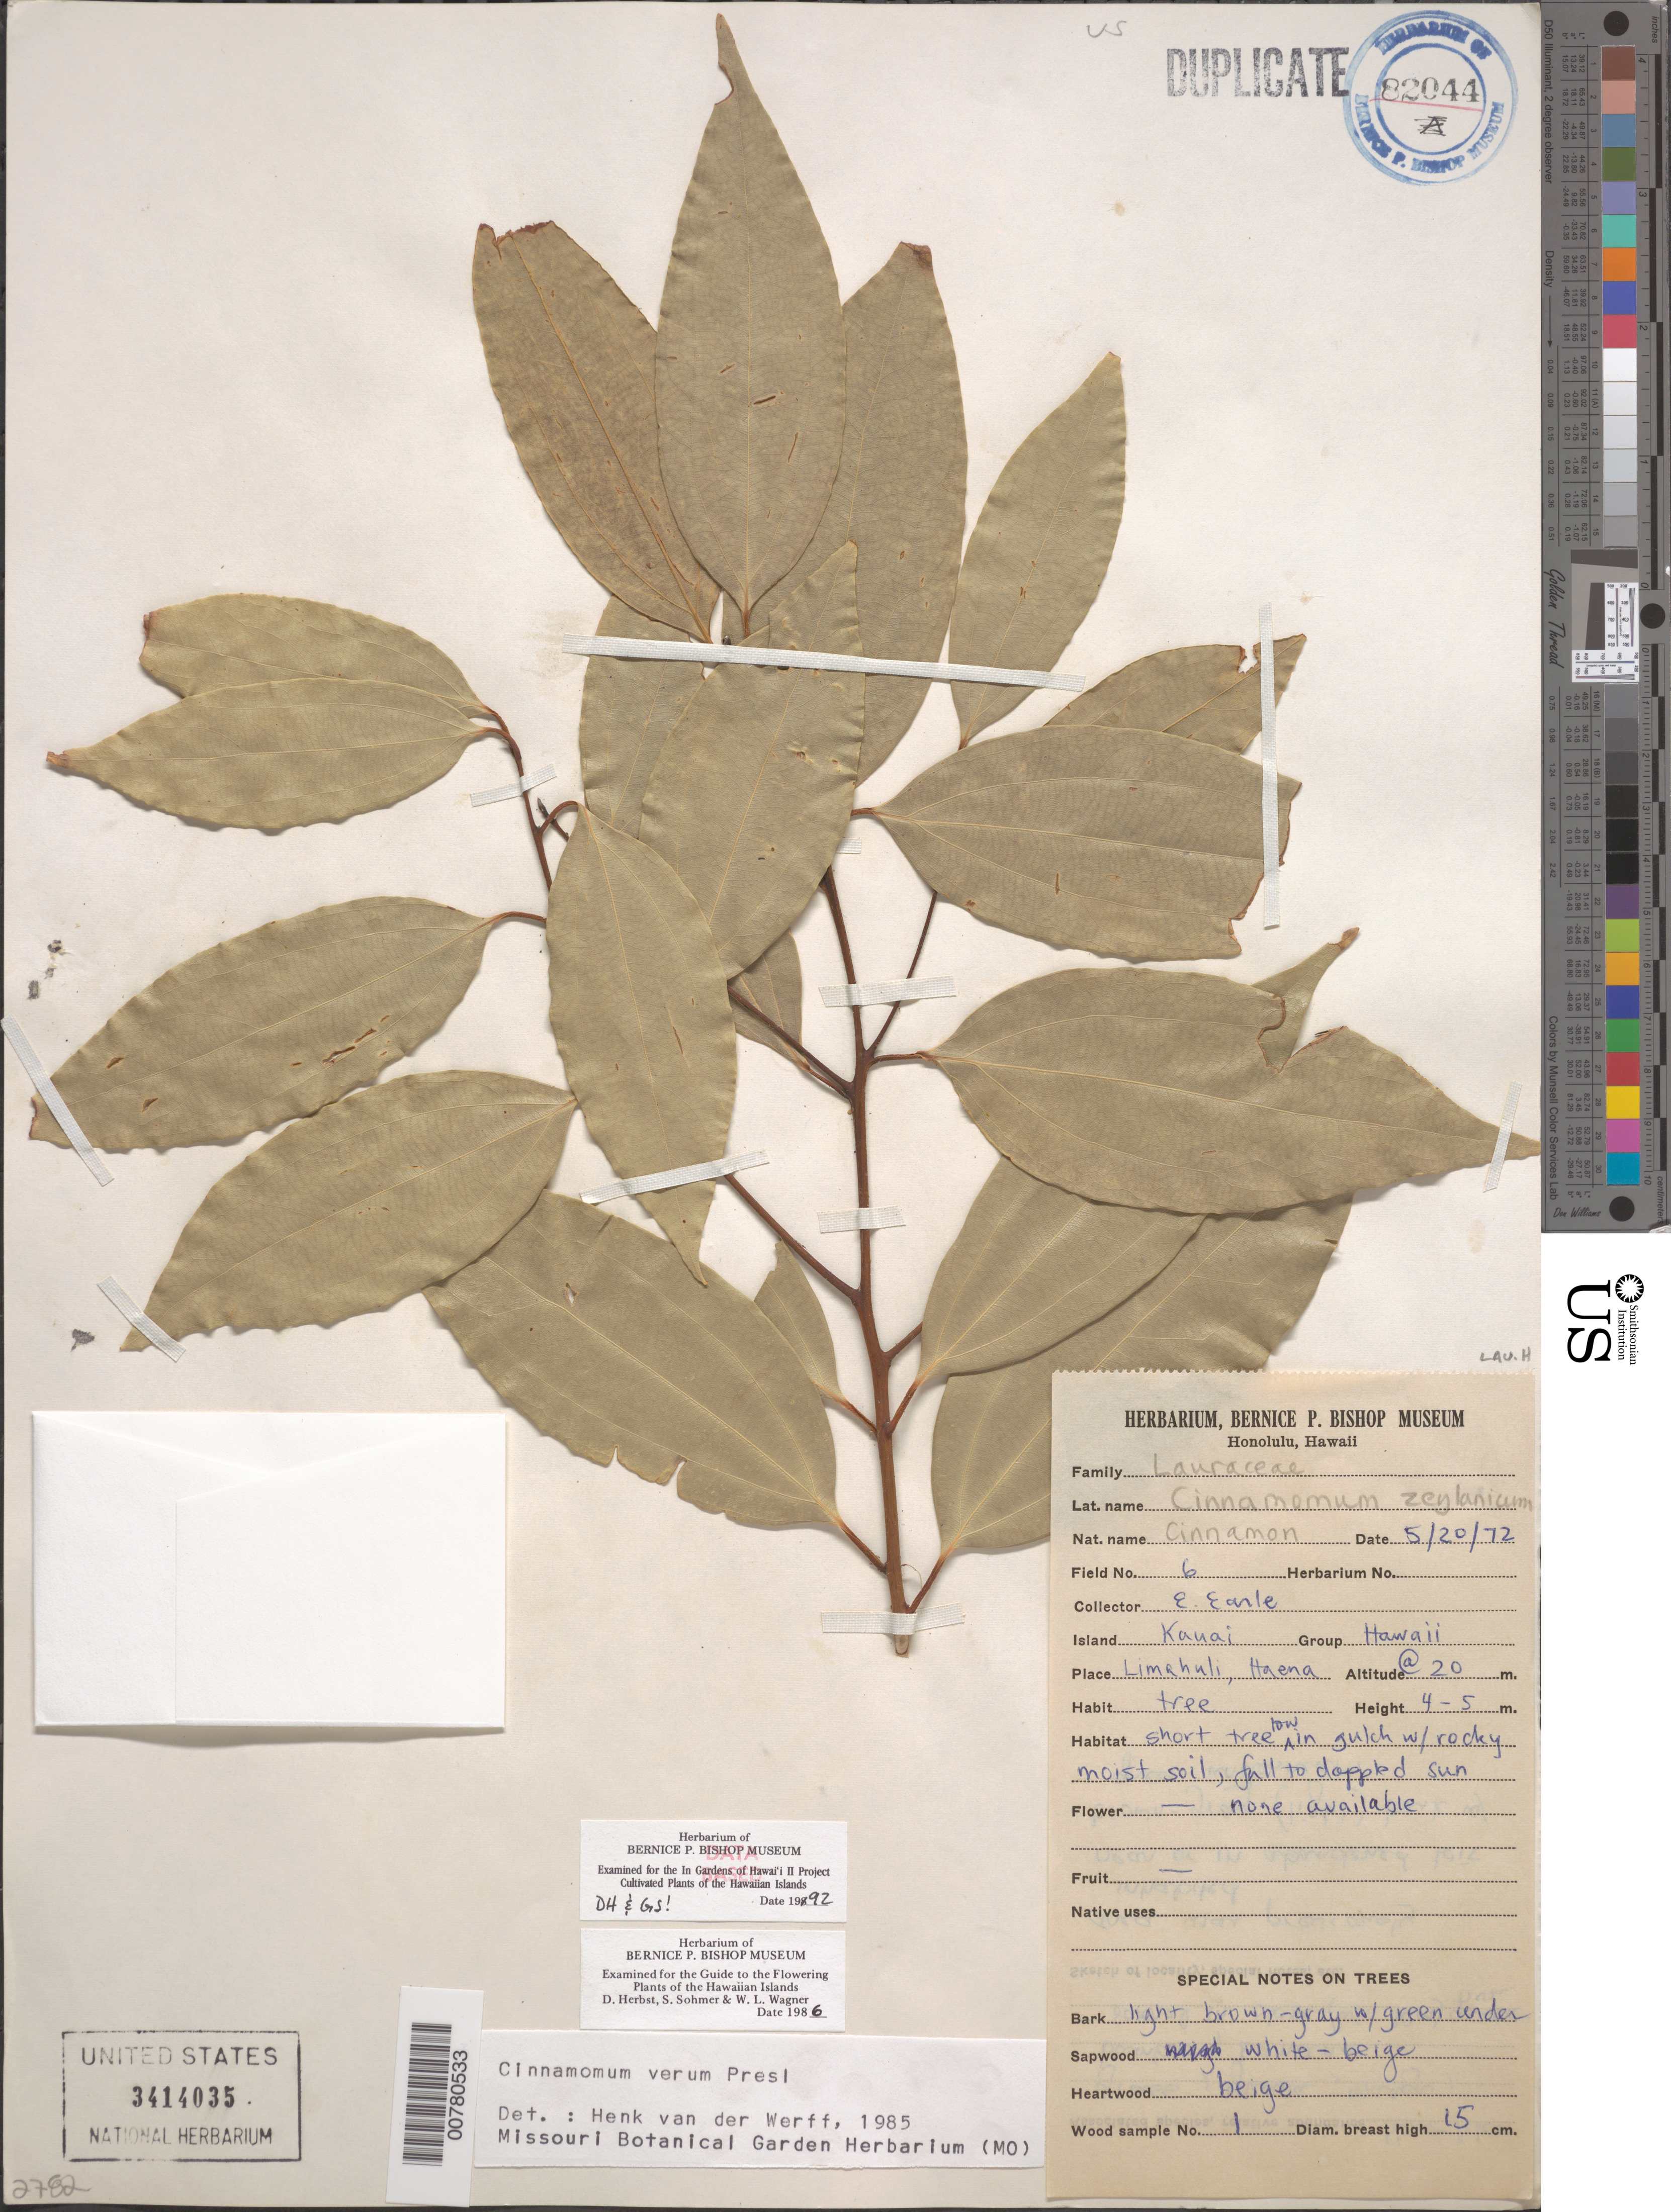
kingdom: Plantae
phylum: Tracheophyta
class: Magnoliopsida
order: Laurales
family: Lauraceae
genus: Cinnamomum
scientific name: Cinnamomum verum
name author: J. Presl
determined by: Staples, G. W.; Herbst, D. R.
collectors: E. Earle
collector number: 6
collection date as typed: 20 May 1972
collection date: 1972-05-20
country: United States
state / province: Hawaii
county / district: Kaui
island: Kaua'i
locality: Limahuli, Haena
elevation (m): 20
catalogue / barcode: US 3414035